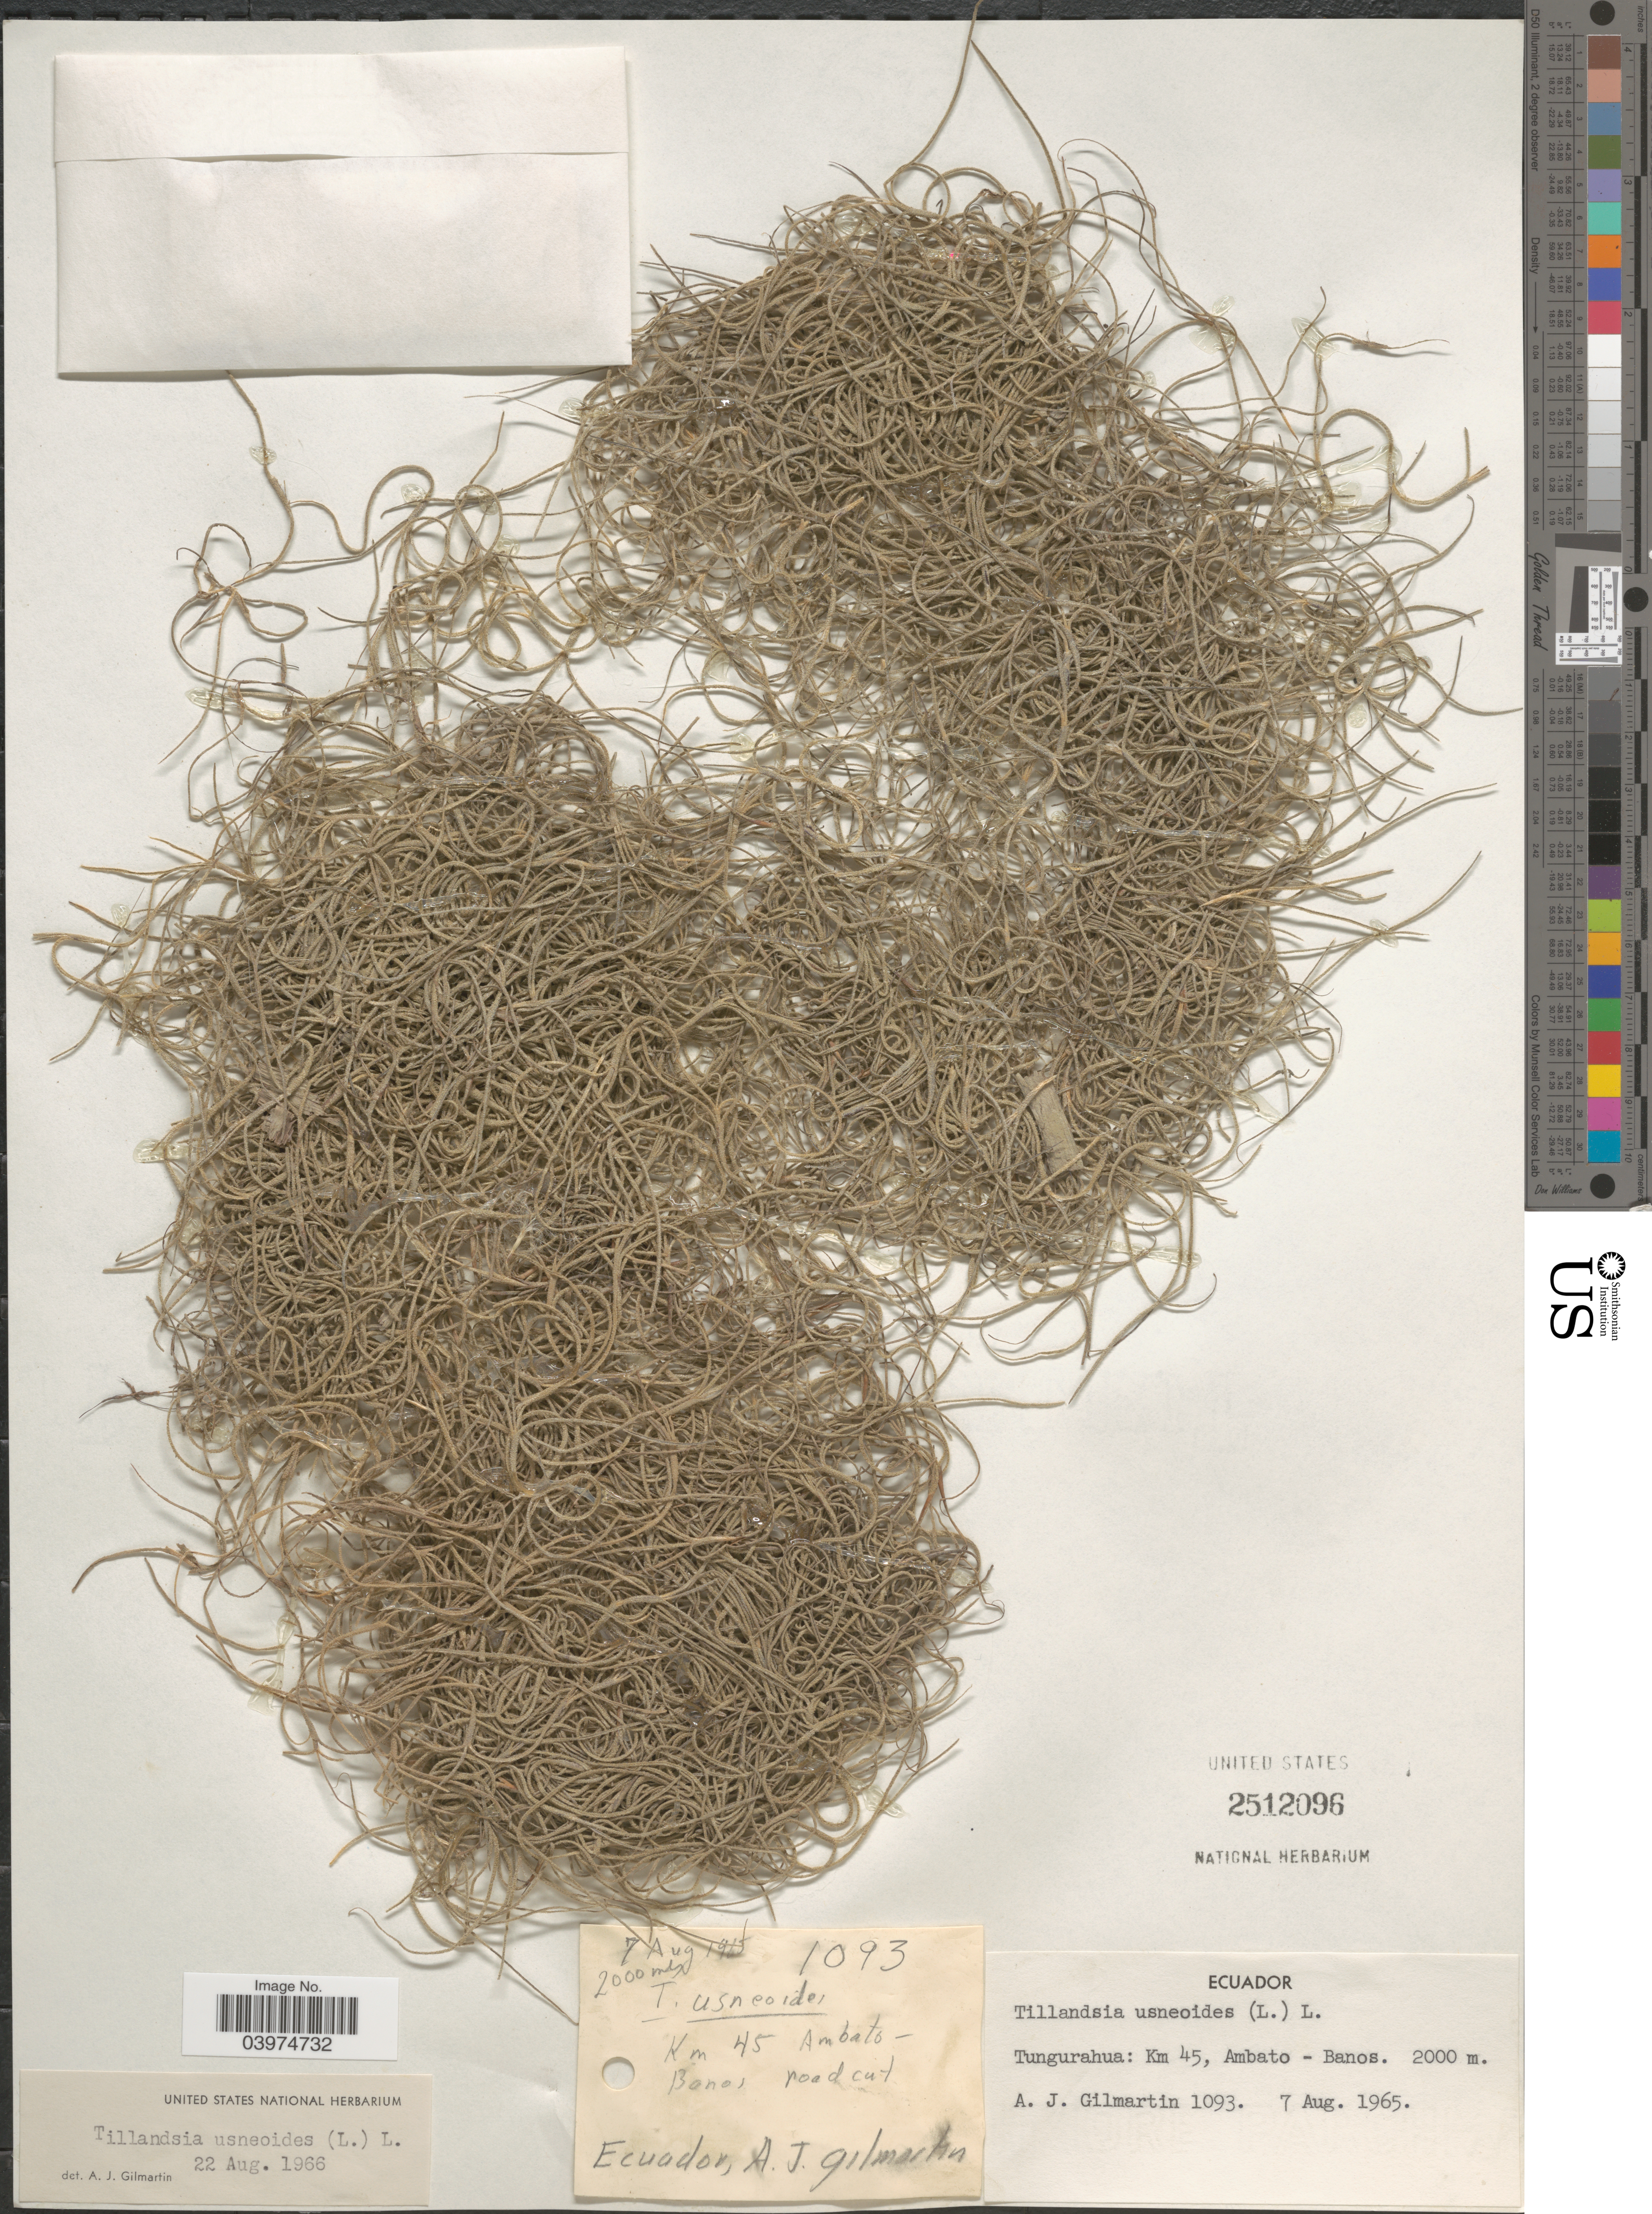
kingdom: Plantae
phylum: Tracheophyta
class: Liliopsida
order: Poales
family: Bromeliaceae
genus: Tillandsia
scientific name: Tillandsia usneoides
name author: (L.) L.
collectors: A. J. Gilmartin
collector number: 1093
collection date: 1965-08-07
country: Ecuador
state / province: Tungurahua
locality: Tungurahua: Km 45, Ambato - Banos. Roadcut.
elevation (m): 2000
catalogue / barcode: US 2512096